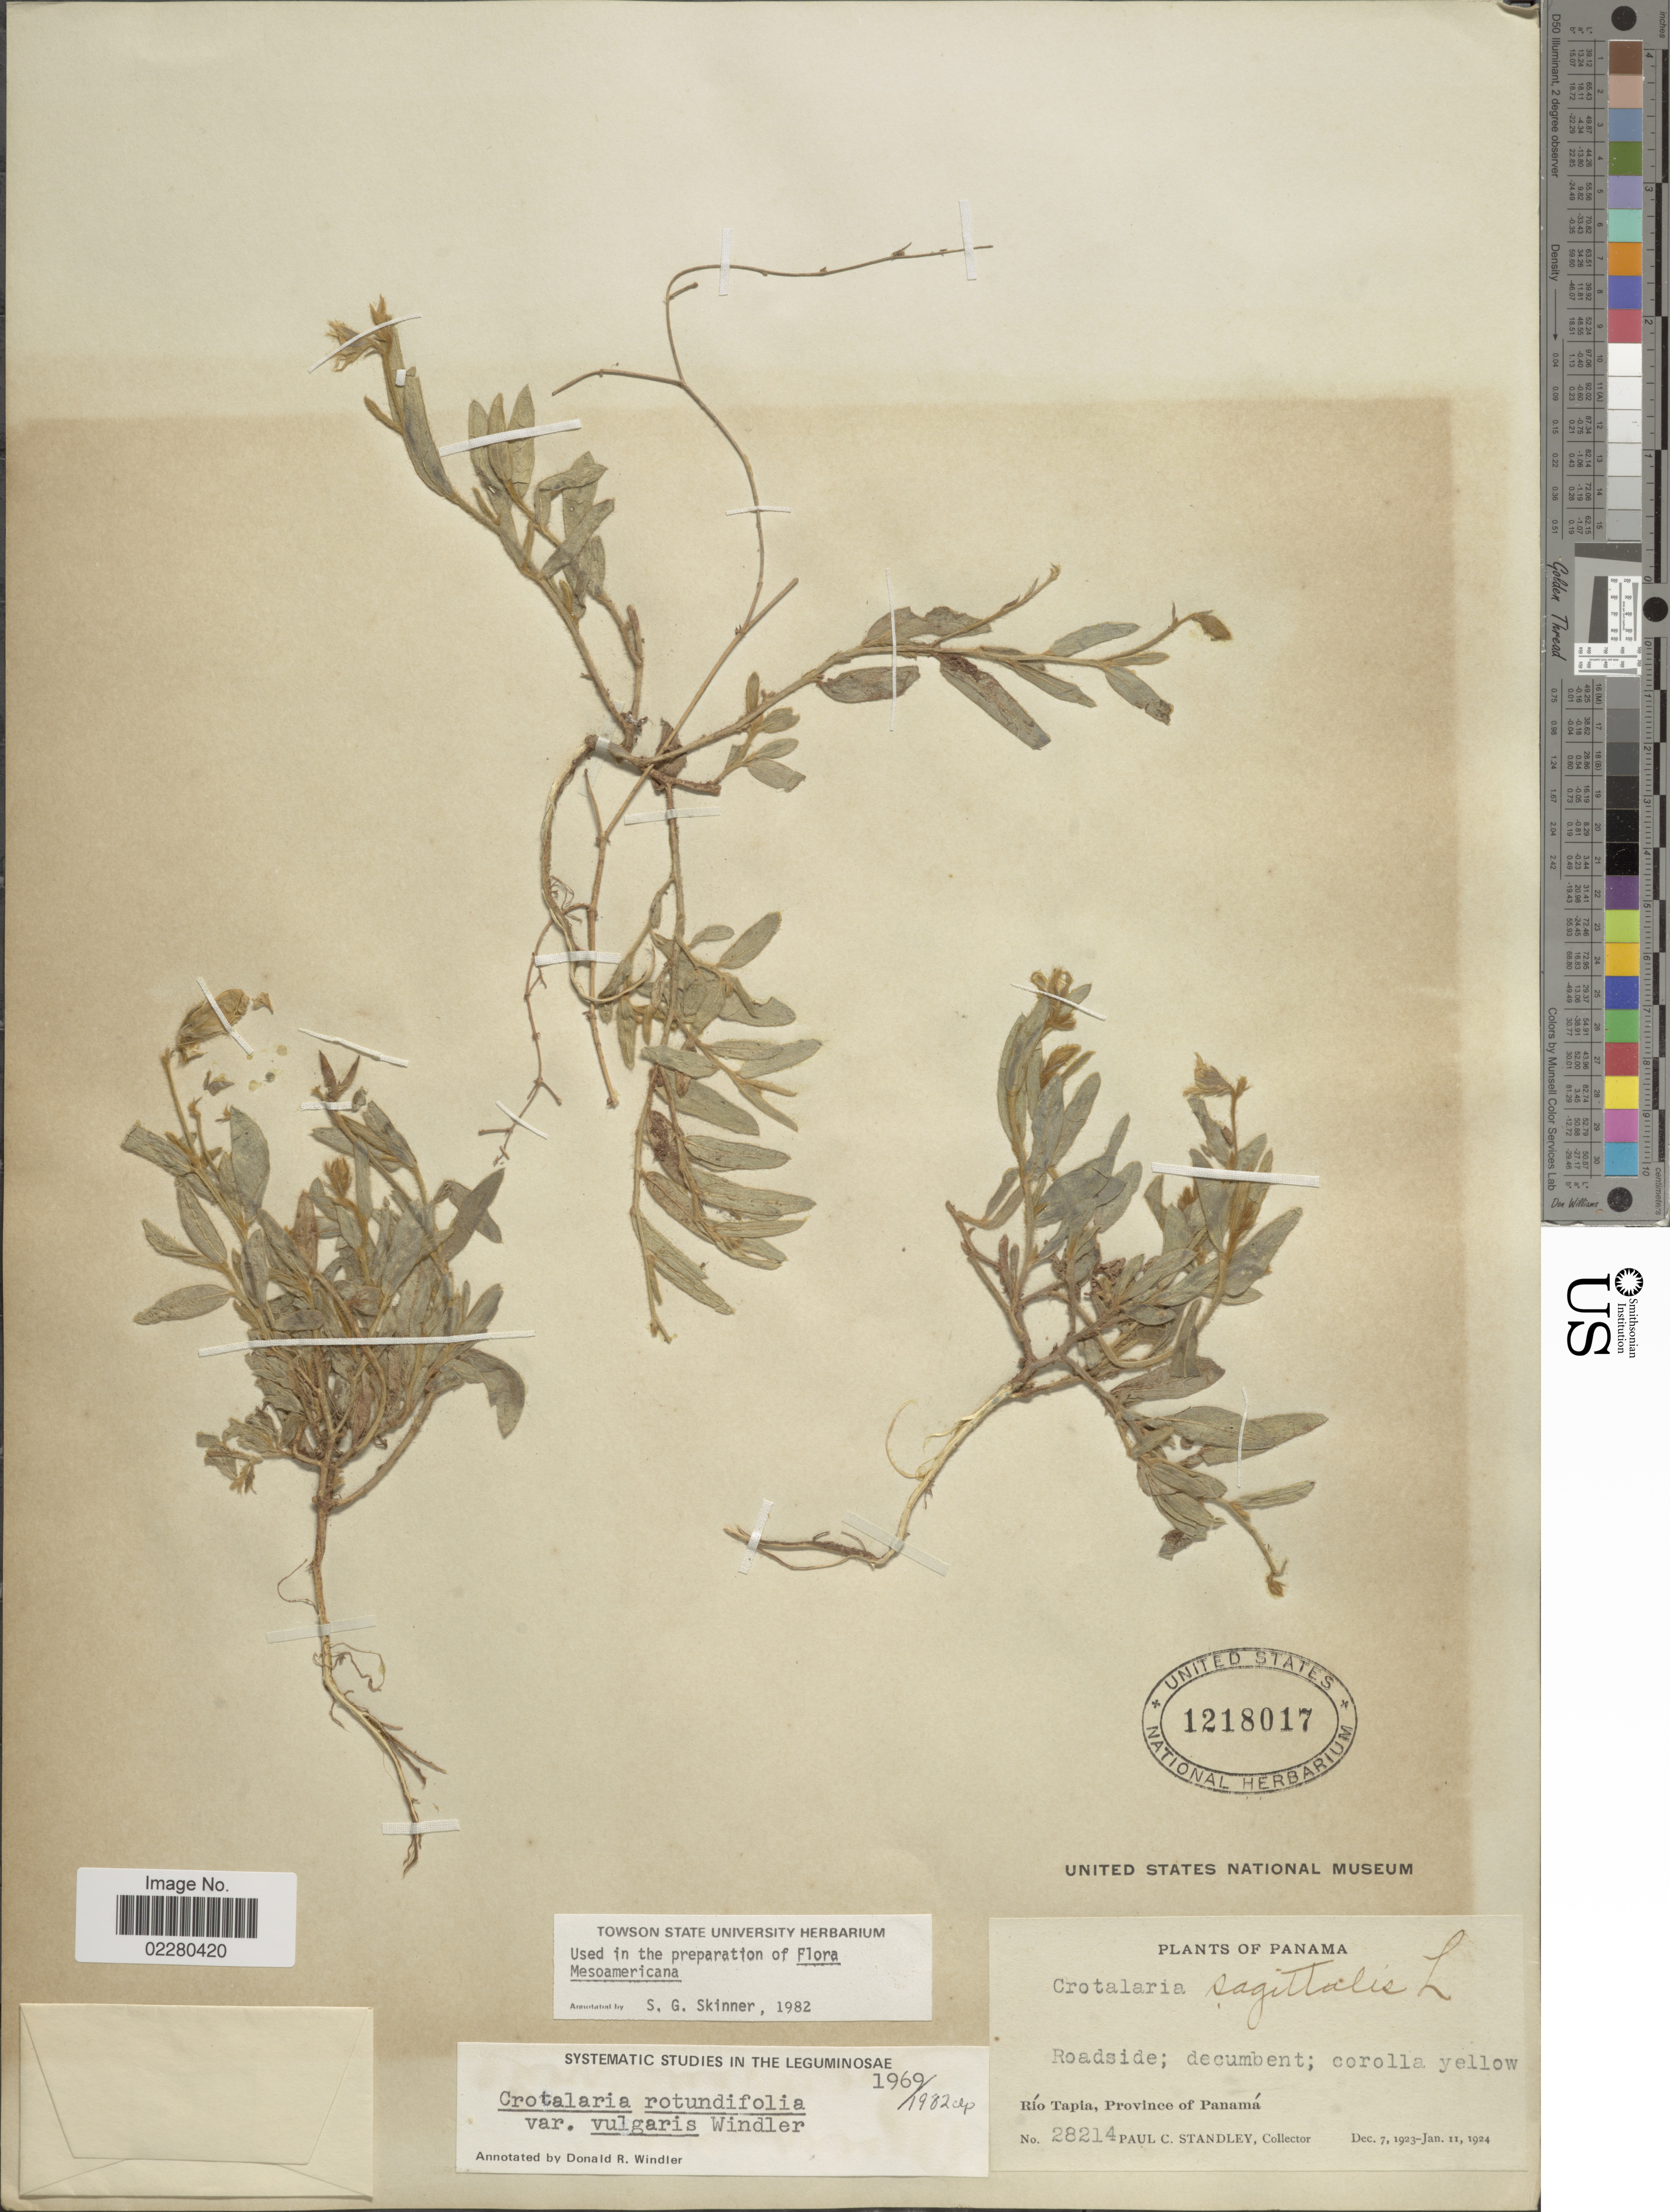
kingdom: Plantae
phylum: Tracheophyta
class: Magnoliopsida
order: Fabales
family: Fabaceae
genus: Crotalaria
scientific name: Crotalaria rotundifolia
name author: Walter ex J.F. Gmel.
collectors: P. C. Standley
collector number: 28214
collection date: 1923-12-07/1924-01-11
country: Panama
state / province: Panamá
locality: Río Tapia, Province of Panamá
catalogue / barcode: US 1218017